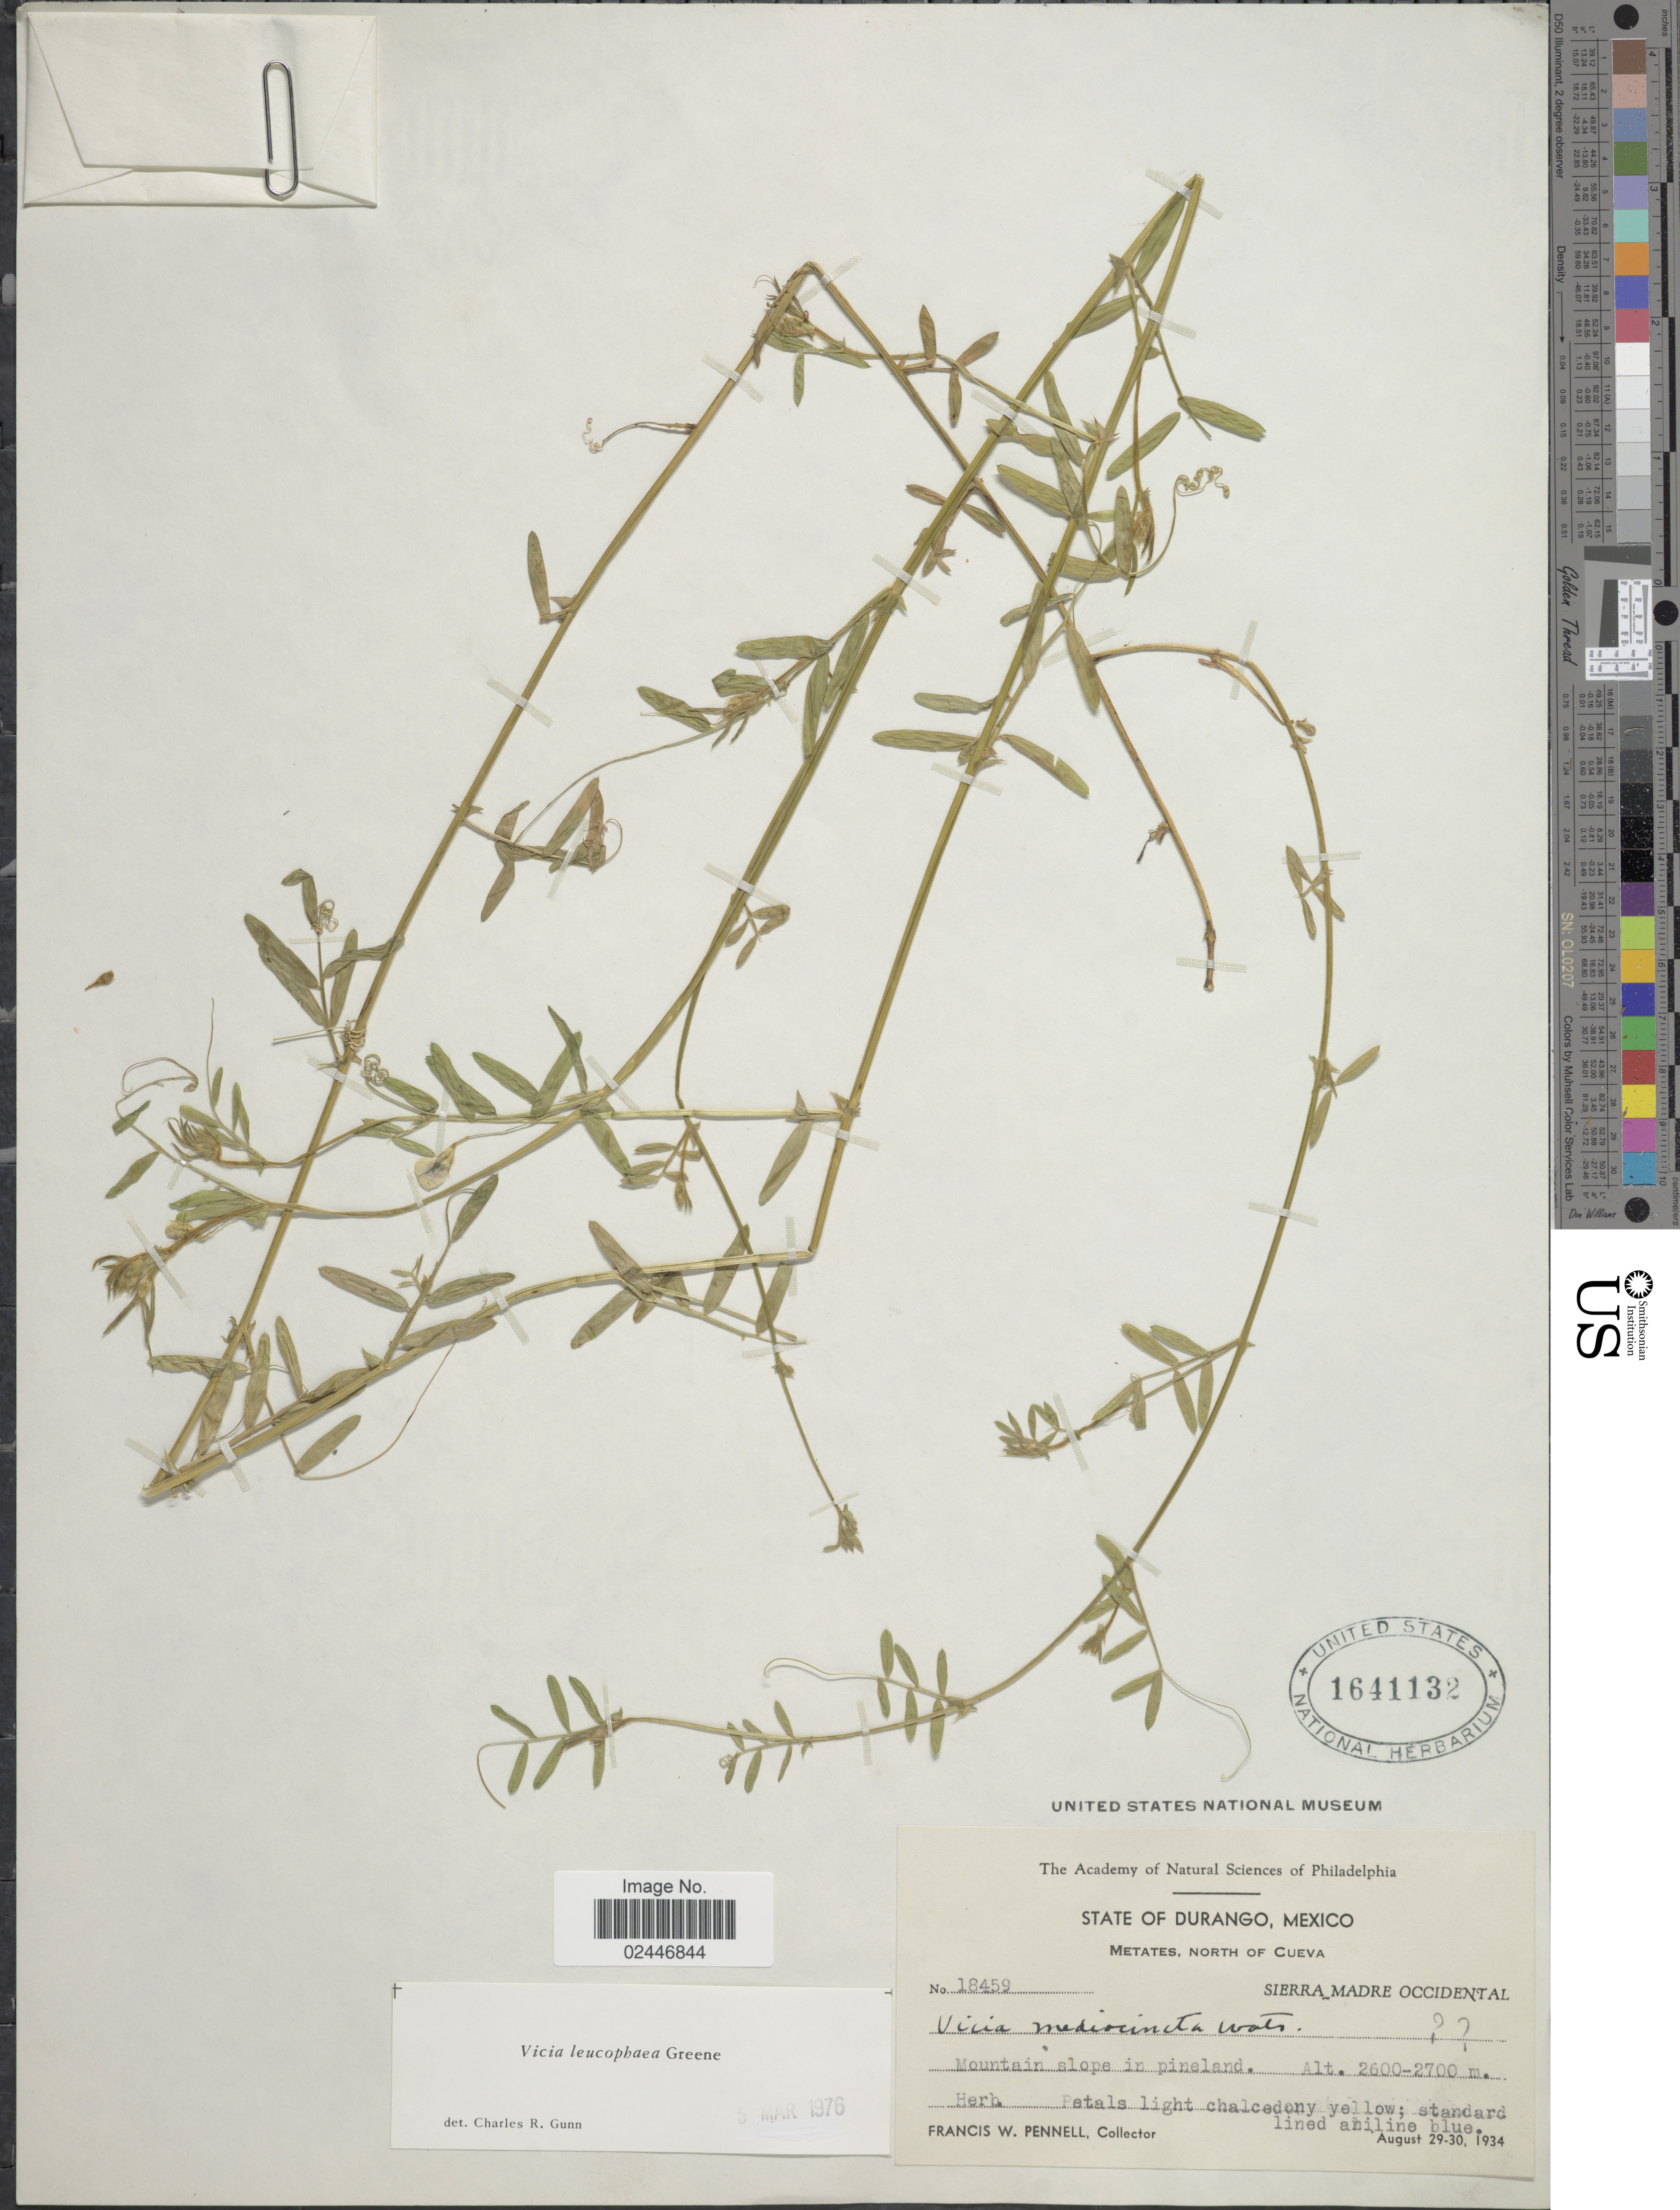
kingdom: Plantae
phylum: Tracheophyta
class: Magnoliopsida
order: Fabales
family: Fabaceae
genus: Vicia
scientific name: Vicia leucophaea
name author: Greene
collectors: F. W. Pennell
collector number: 18459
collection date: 1934-08-29/1934-08-30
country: Mexico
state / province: Durango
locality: Metates, North of Cueva, Sierra Madre Occidental, mountain slope in pineland.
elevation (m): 2600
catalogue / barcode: US 1641132